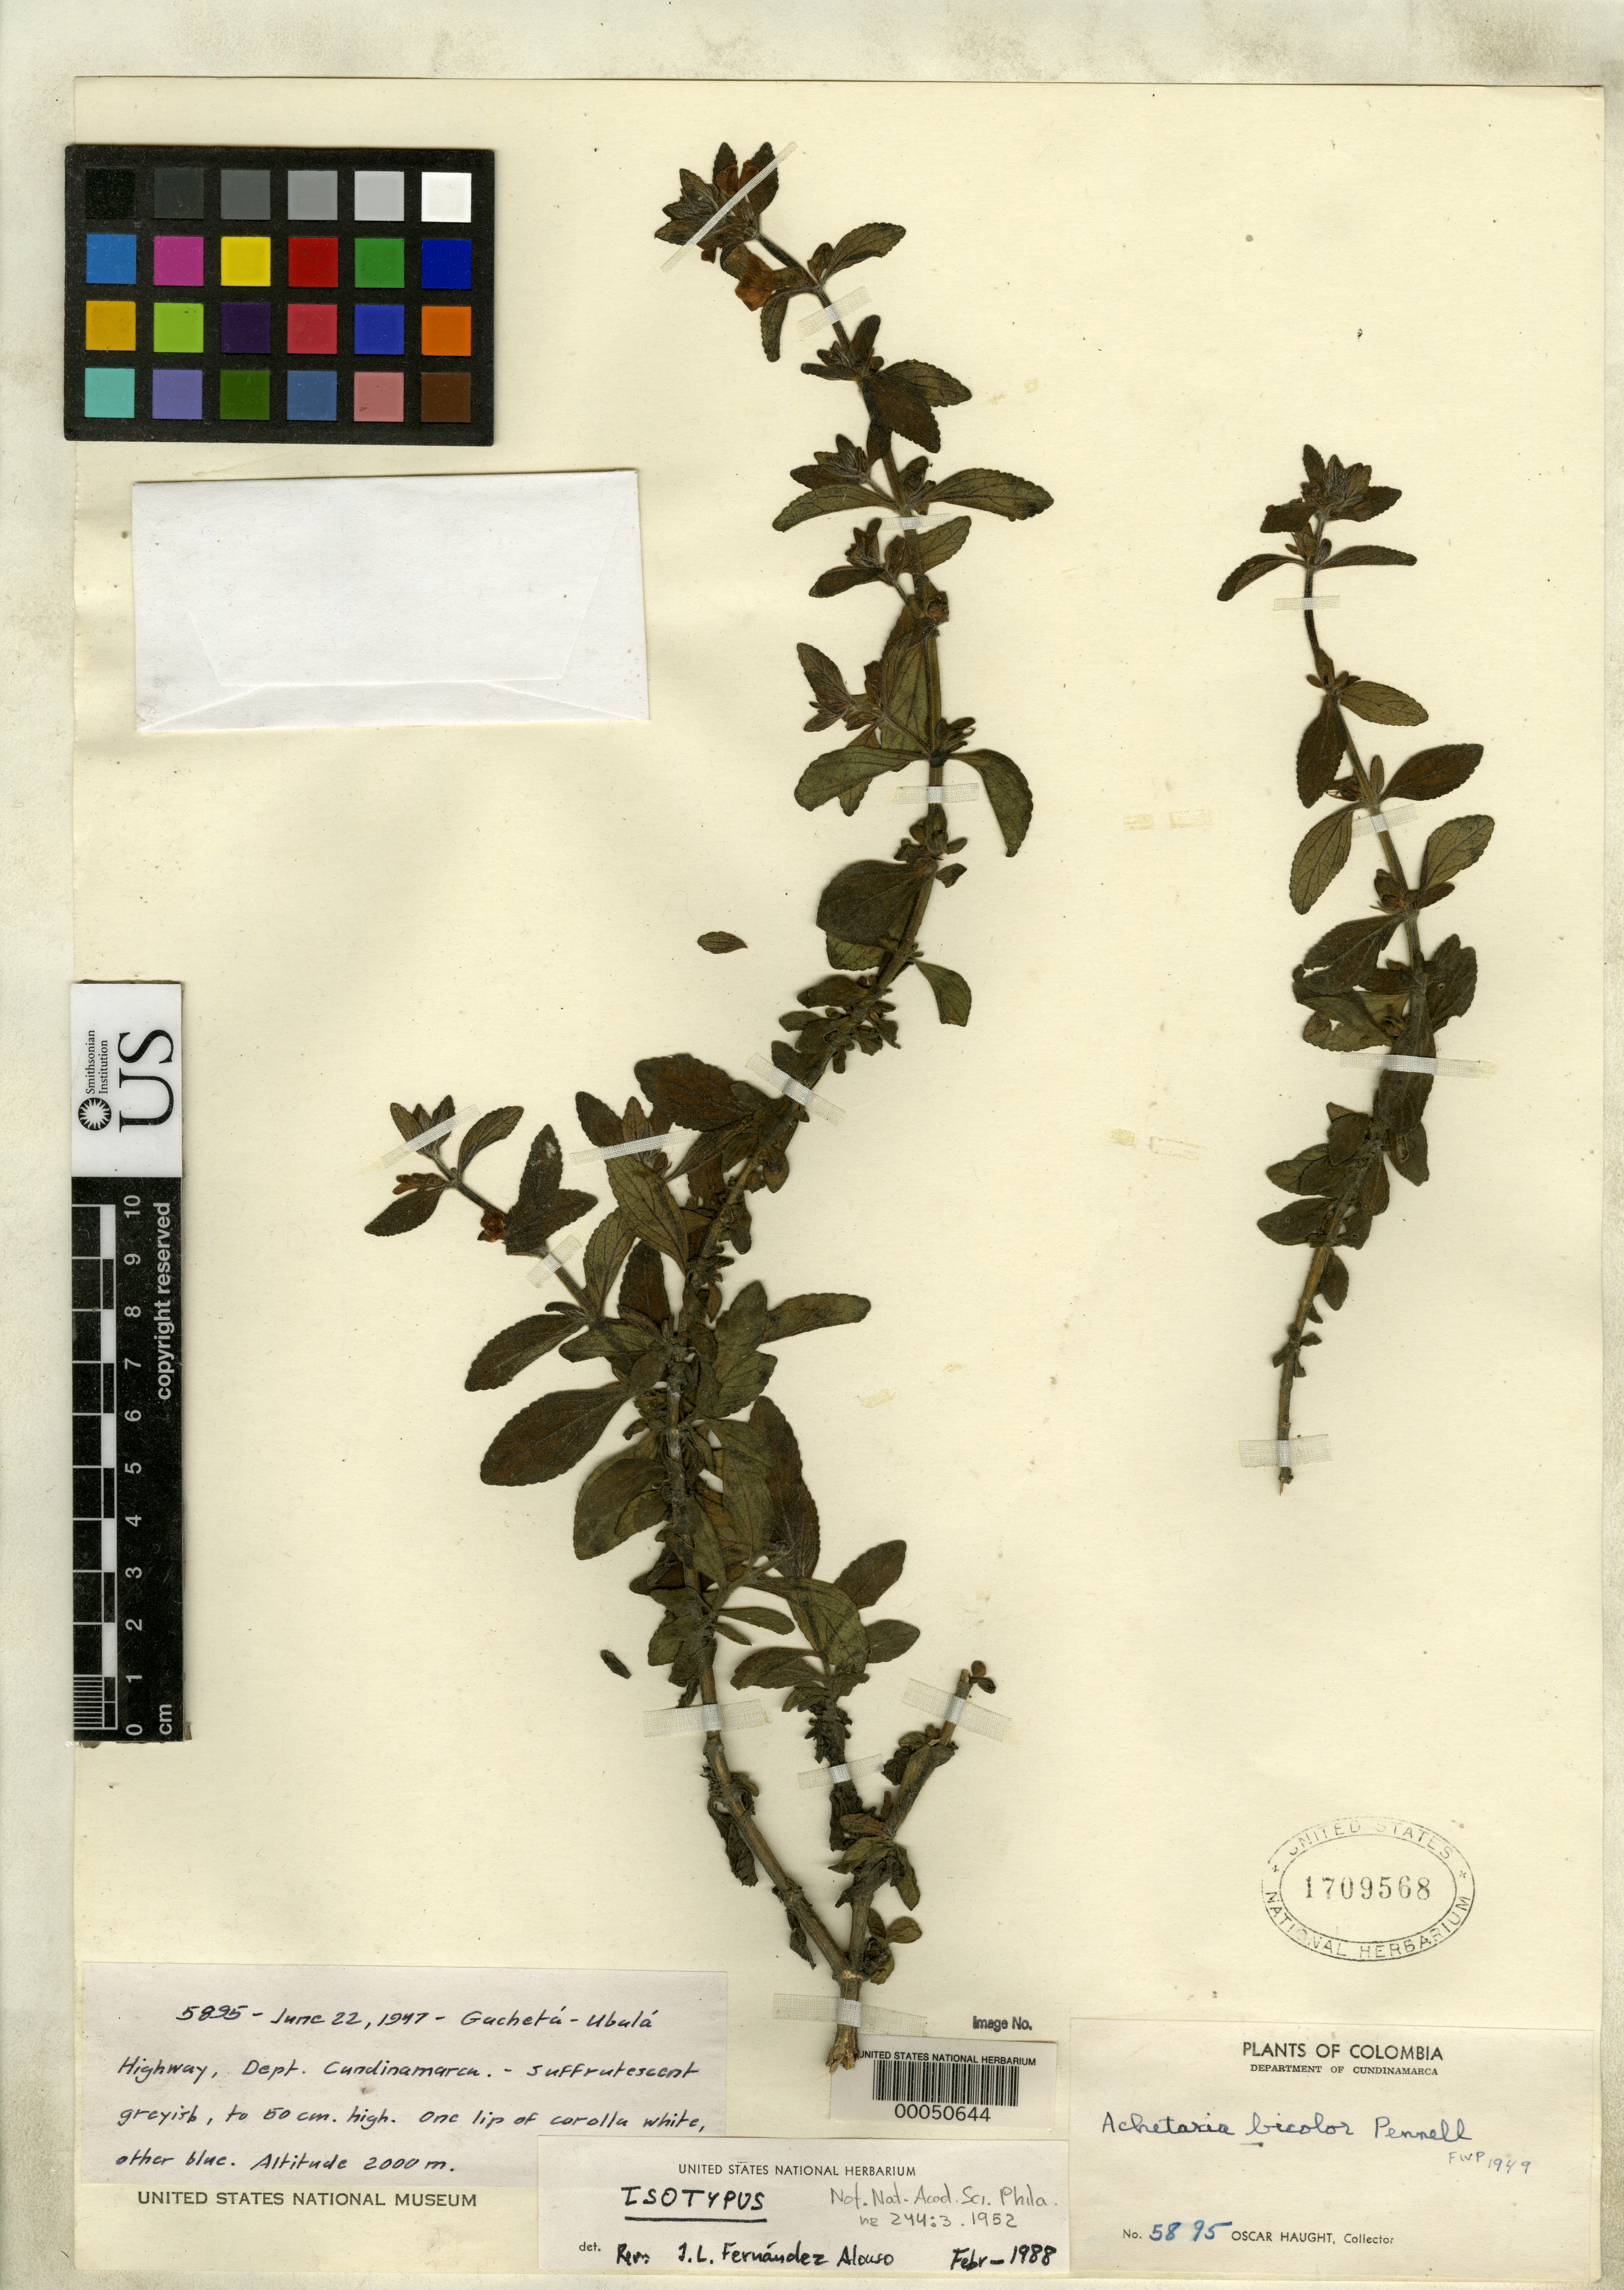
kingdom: Plantae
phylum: Tracheophyta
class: Magnoliopsida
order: Lamiales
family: Plantaginaceae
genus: Achetaria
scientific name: Achetaria bicolor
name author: Pennell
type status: Isotype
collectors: O. L. Haught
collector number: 5895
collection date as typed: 22 Jun 1947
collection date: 1947-06-22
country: Colombia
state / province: Cundinamarca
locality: Gacheta-Ubula highway.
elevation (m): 2000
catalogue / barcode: US 1709568